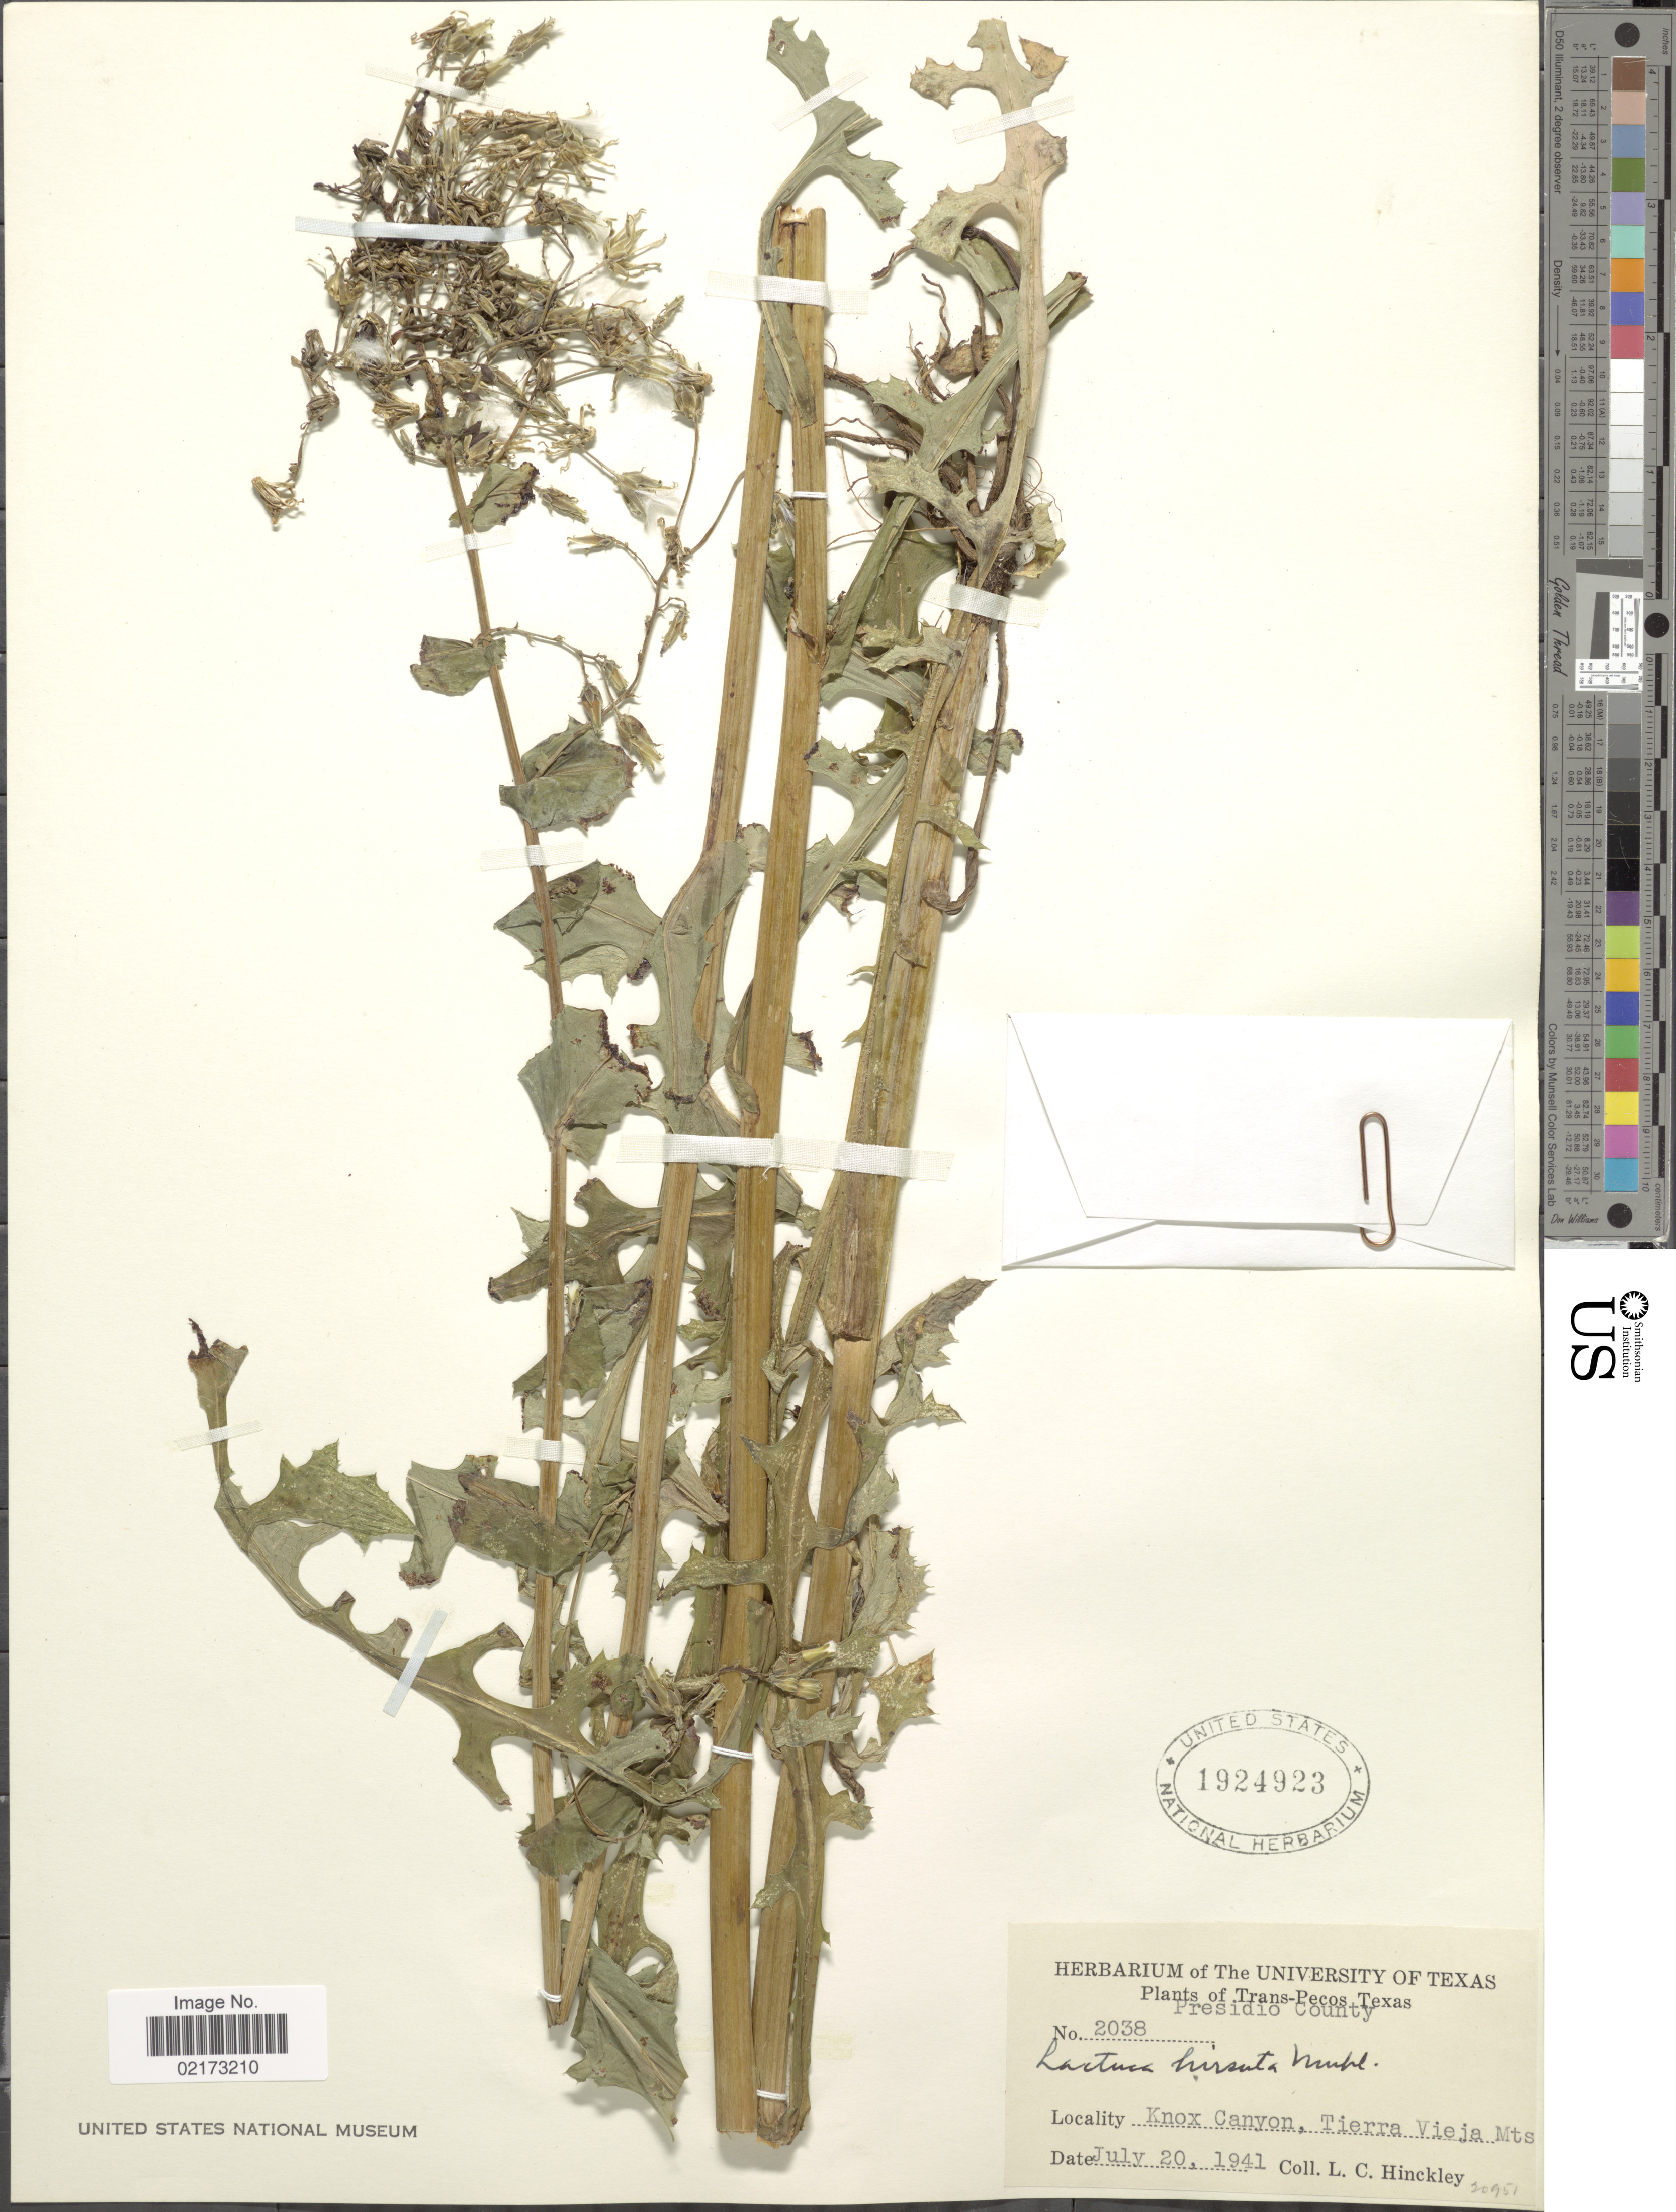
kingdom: Plantae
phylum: Tracheophyta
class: Magnoliopsida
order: Asterales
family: Asteraceae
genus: Lactuca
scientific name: Lactuca hirsuta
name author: Muhl. ex Nutt.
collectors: L. Hinckley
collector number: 2038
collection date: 1941-07-20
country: United States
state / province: Texas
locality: Trans-Pecos, Presidio County, Knox Canyon, Tierra Vieja Mts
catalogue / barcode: US 1924923